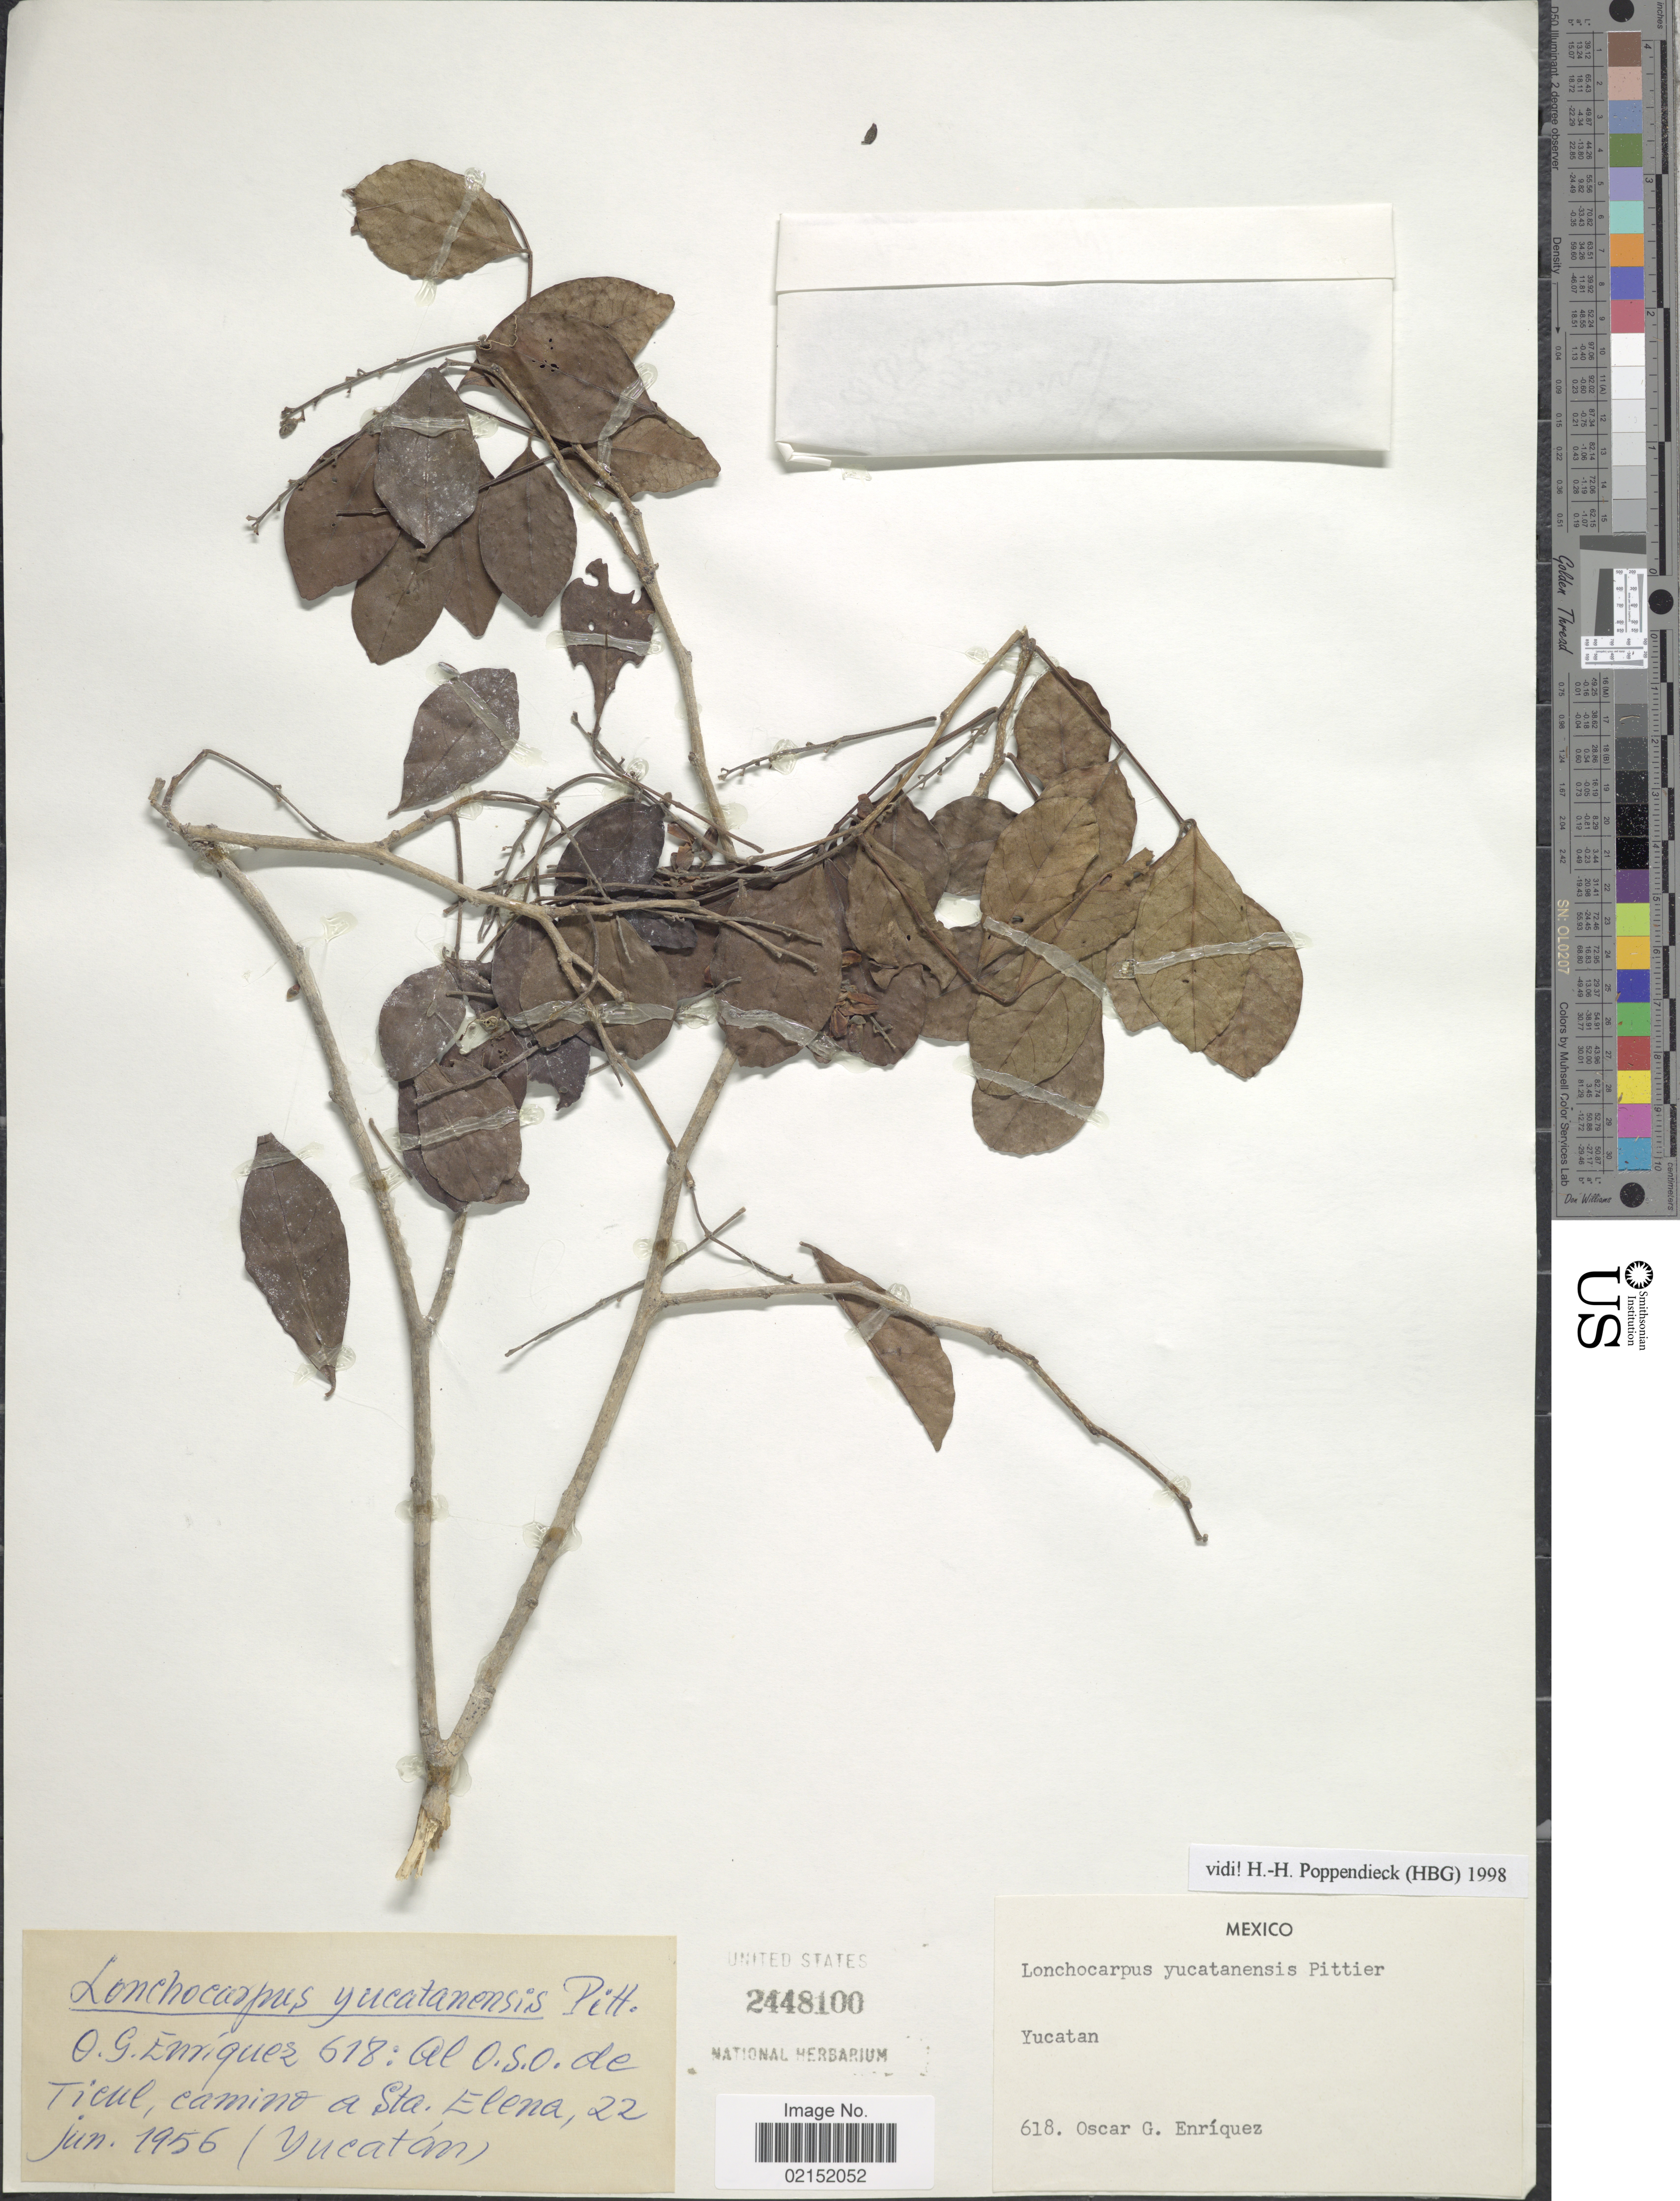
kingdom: Plantae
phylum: Tracheophyta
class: Magnoliopsida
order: Fabales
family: Fabaceae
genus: Lonchocarpus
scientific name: Lonchocarpus yucatanensis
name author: Pittier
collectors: O. Enriquez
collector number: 618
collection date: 1956-06-22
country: Mexico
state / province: Yucatán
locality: Al O.S.O. de Ticul, camino a Sta. Elena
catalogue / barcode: US 2448100